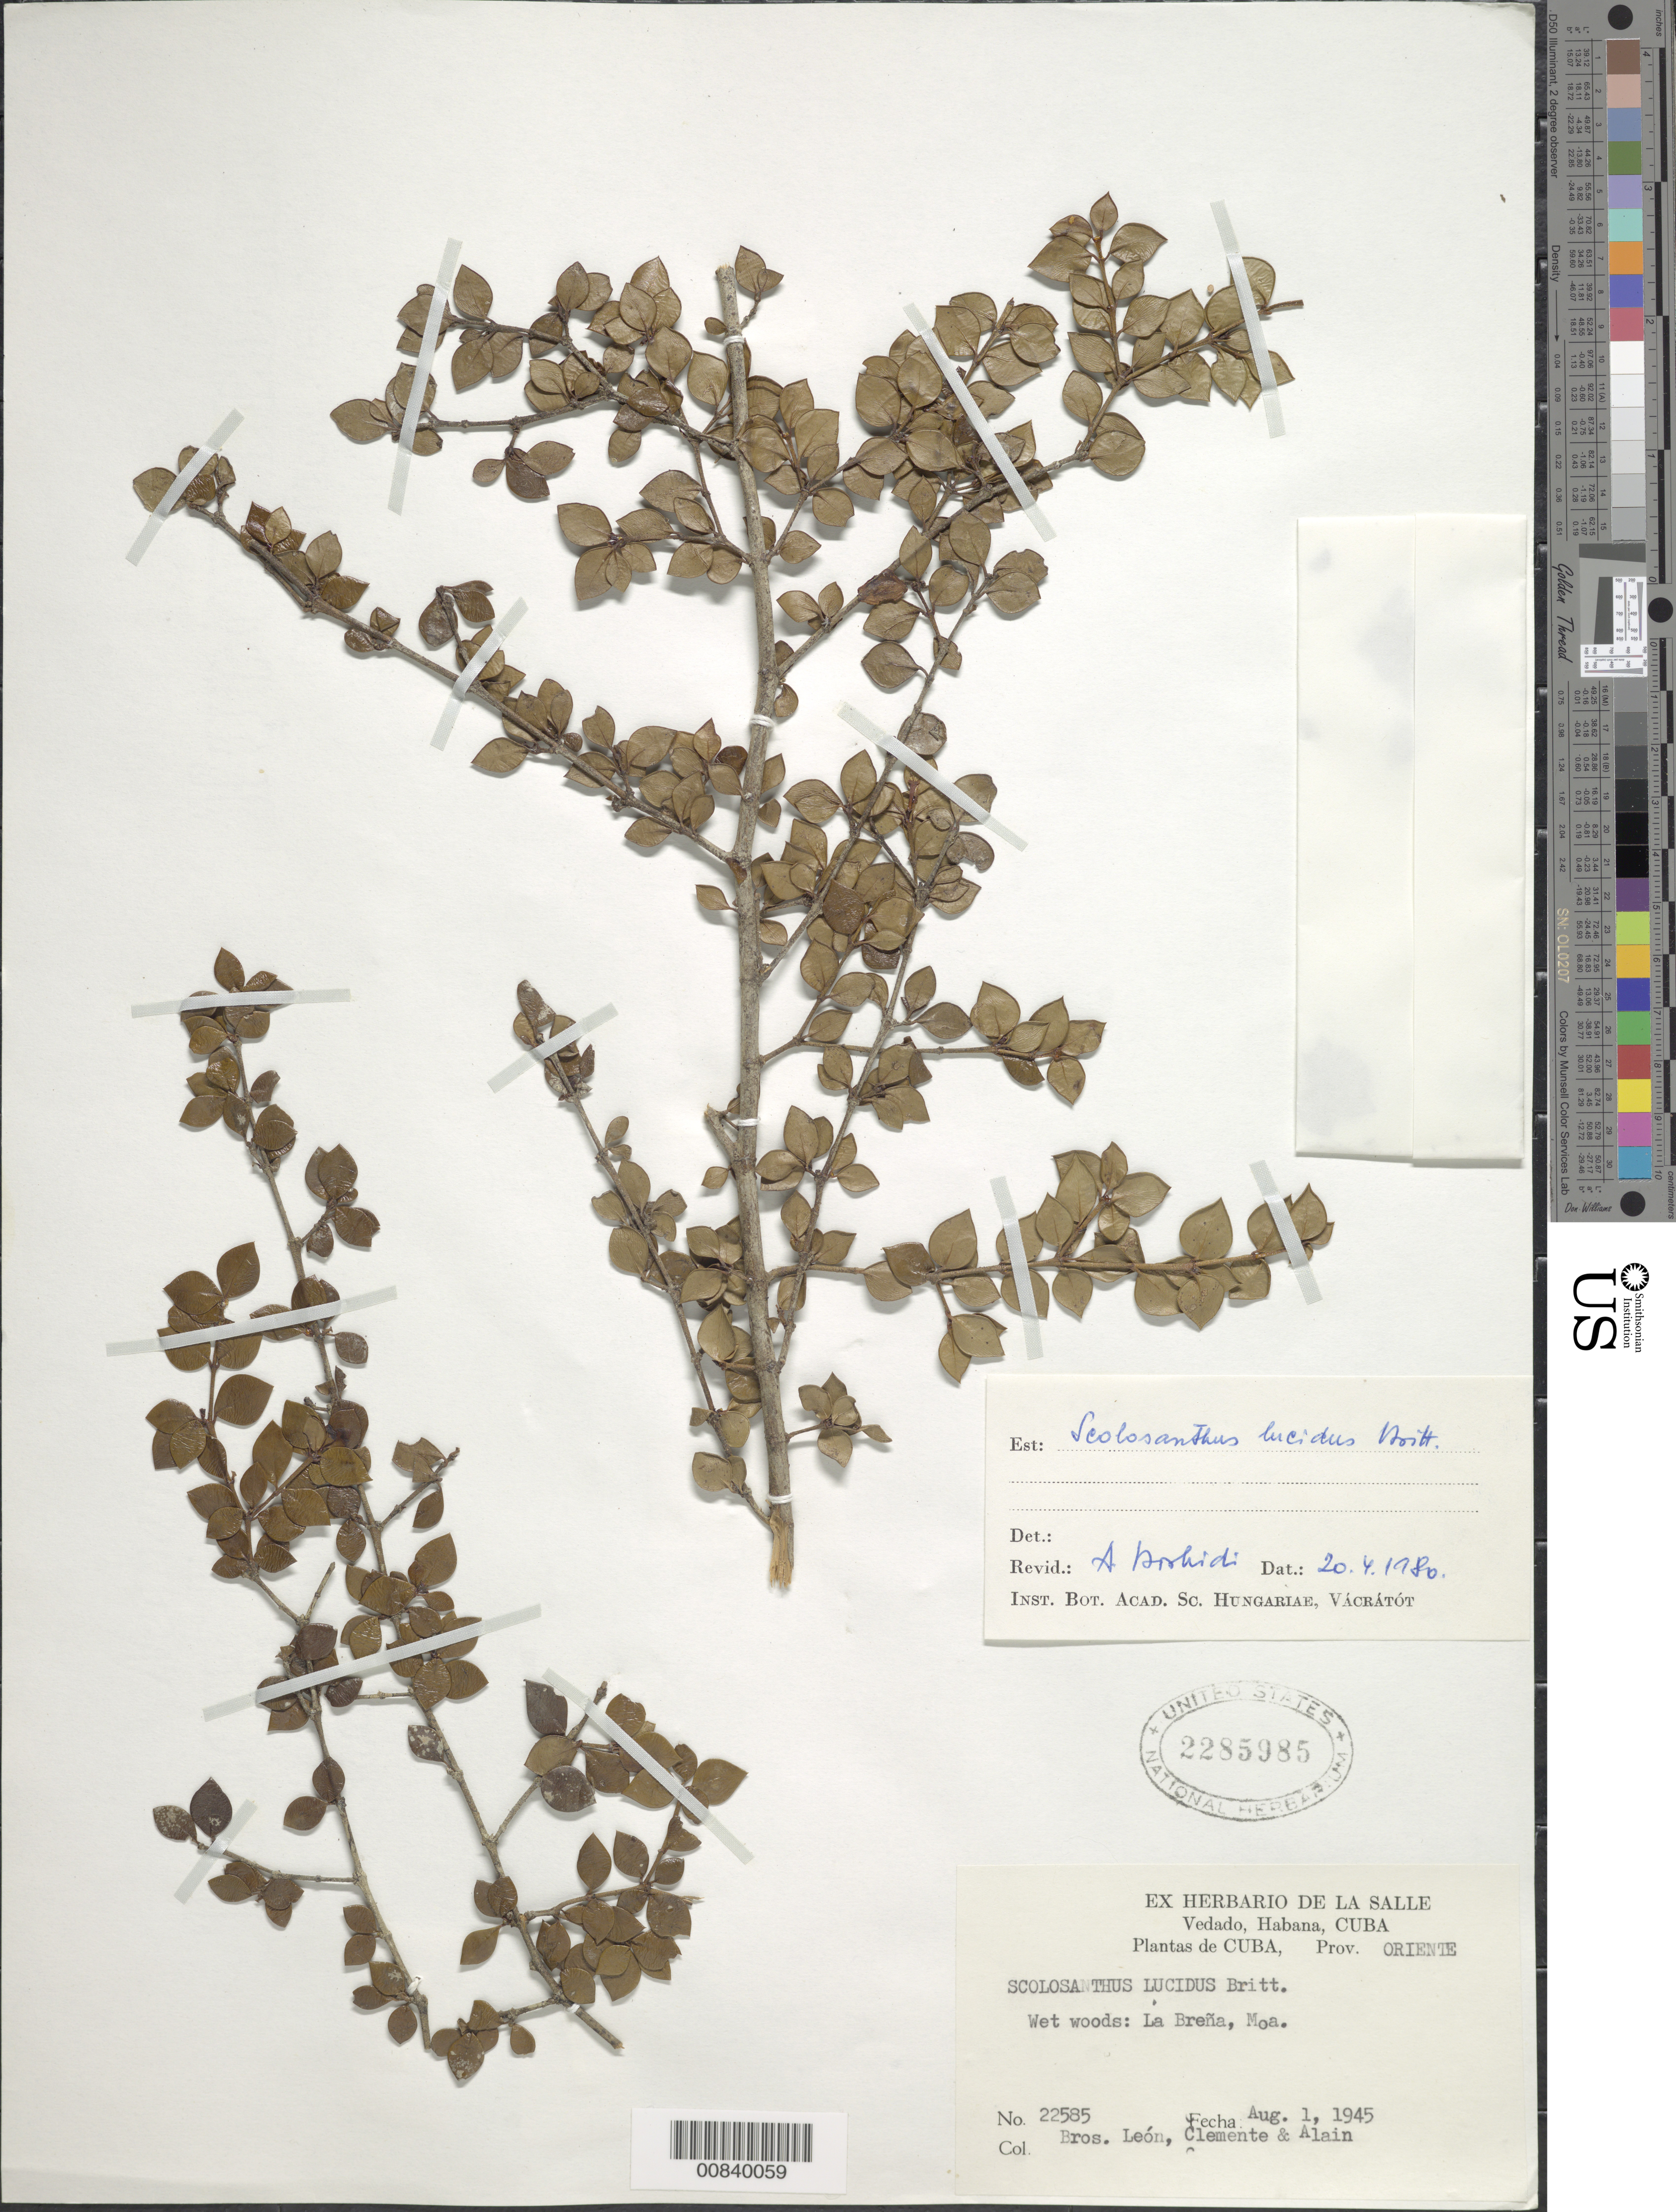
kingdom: Plantae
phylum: Tracheophyta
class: Magnoliopsida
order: Gentianales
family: Rubiaceae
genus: Scolosanthus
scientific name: Scolosanthus lucidus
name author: Britton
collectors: Bro. León, Bro. Clemente & A. H. Liogier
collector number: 22585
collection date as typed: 01 Aug 1945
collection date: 1945-08-01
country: Cuba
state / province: Oriente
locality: La Brena, Moa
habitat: Wet woods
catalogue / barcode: US 2285985